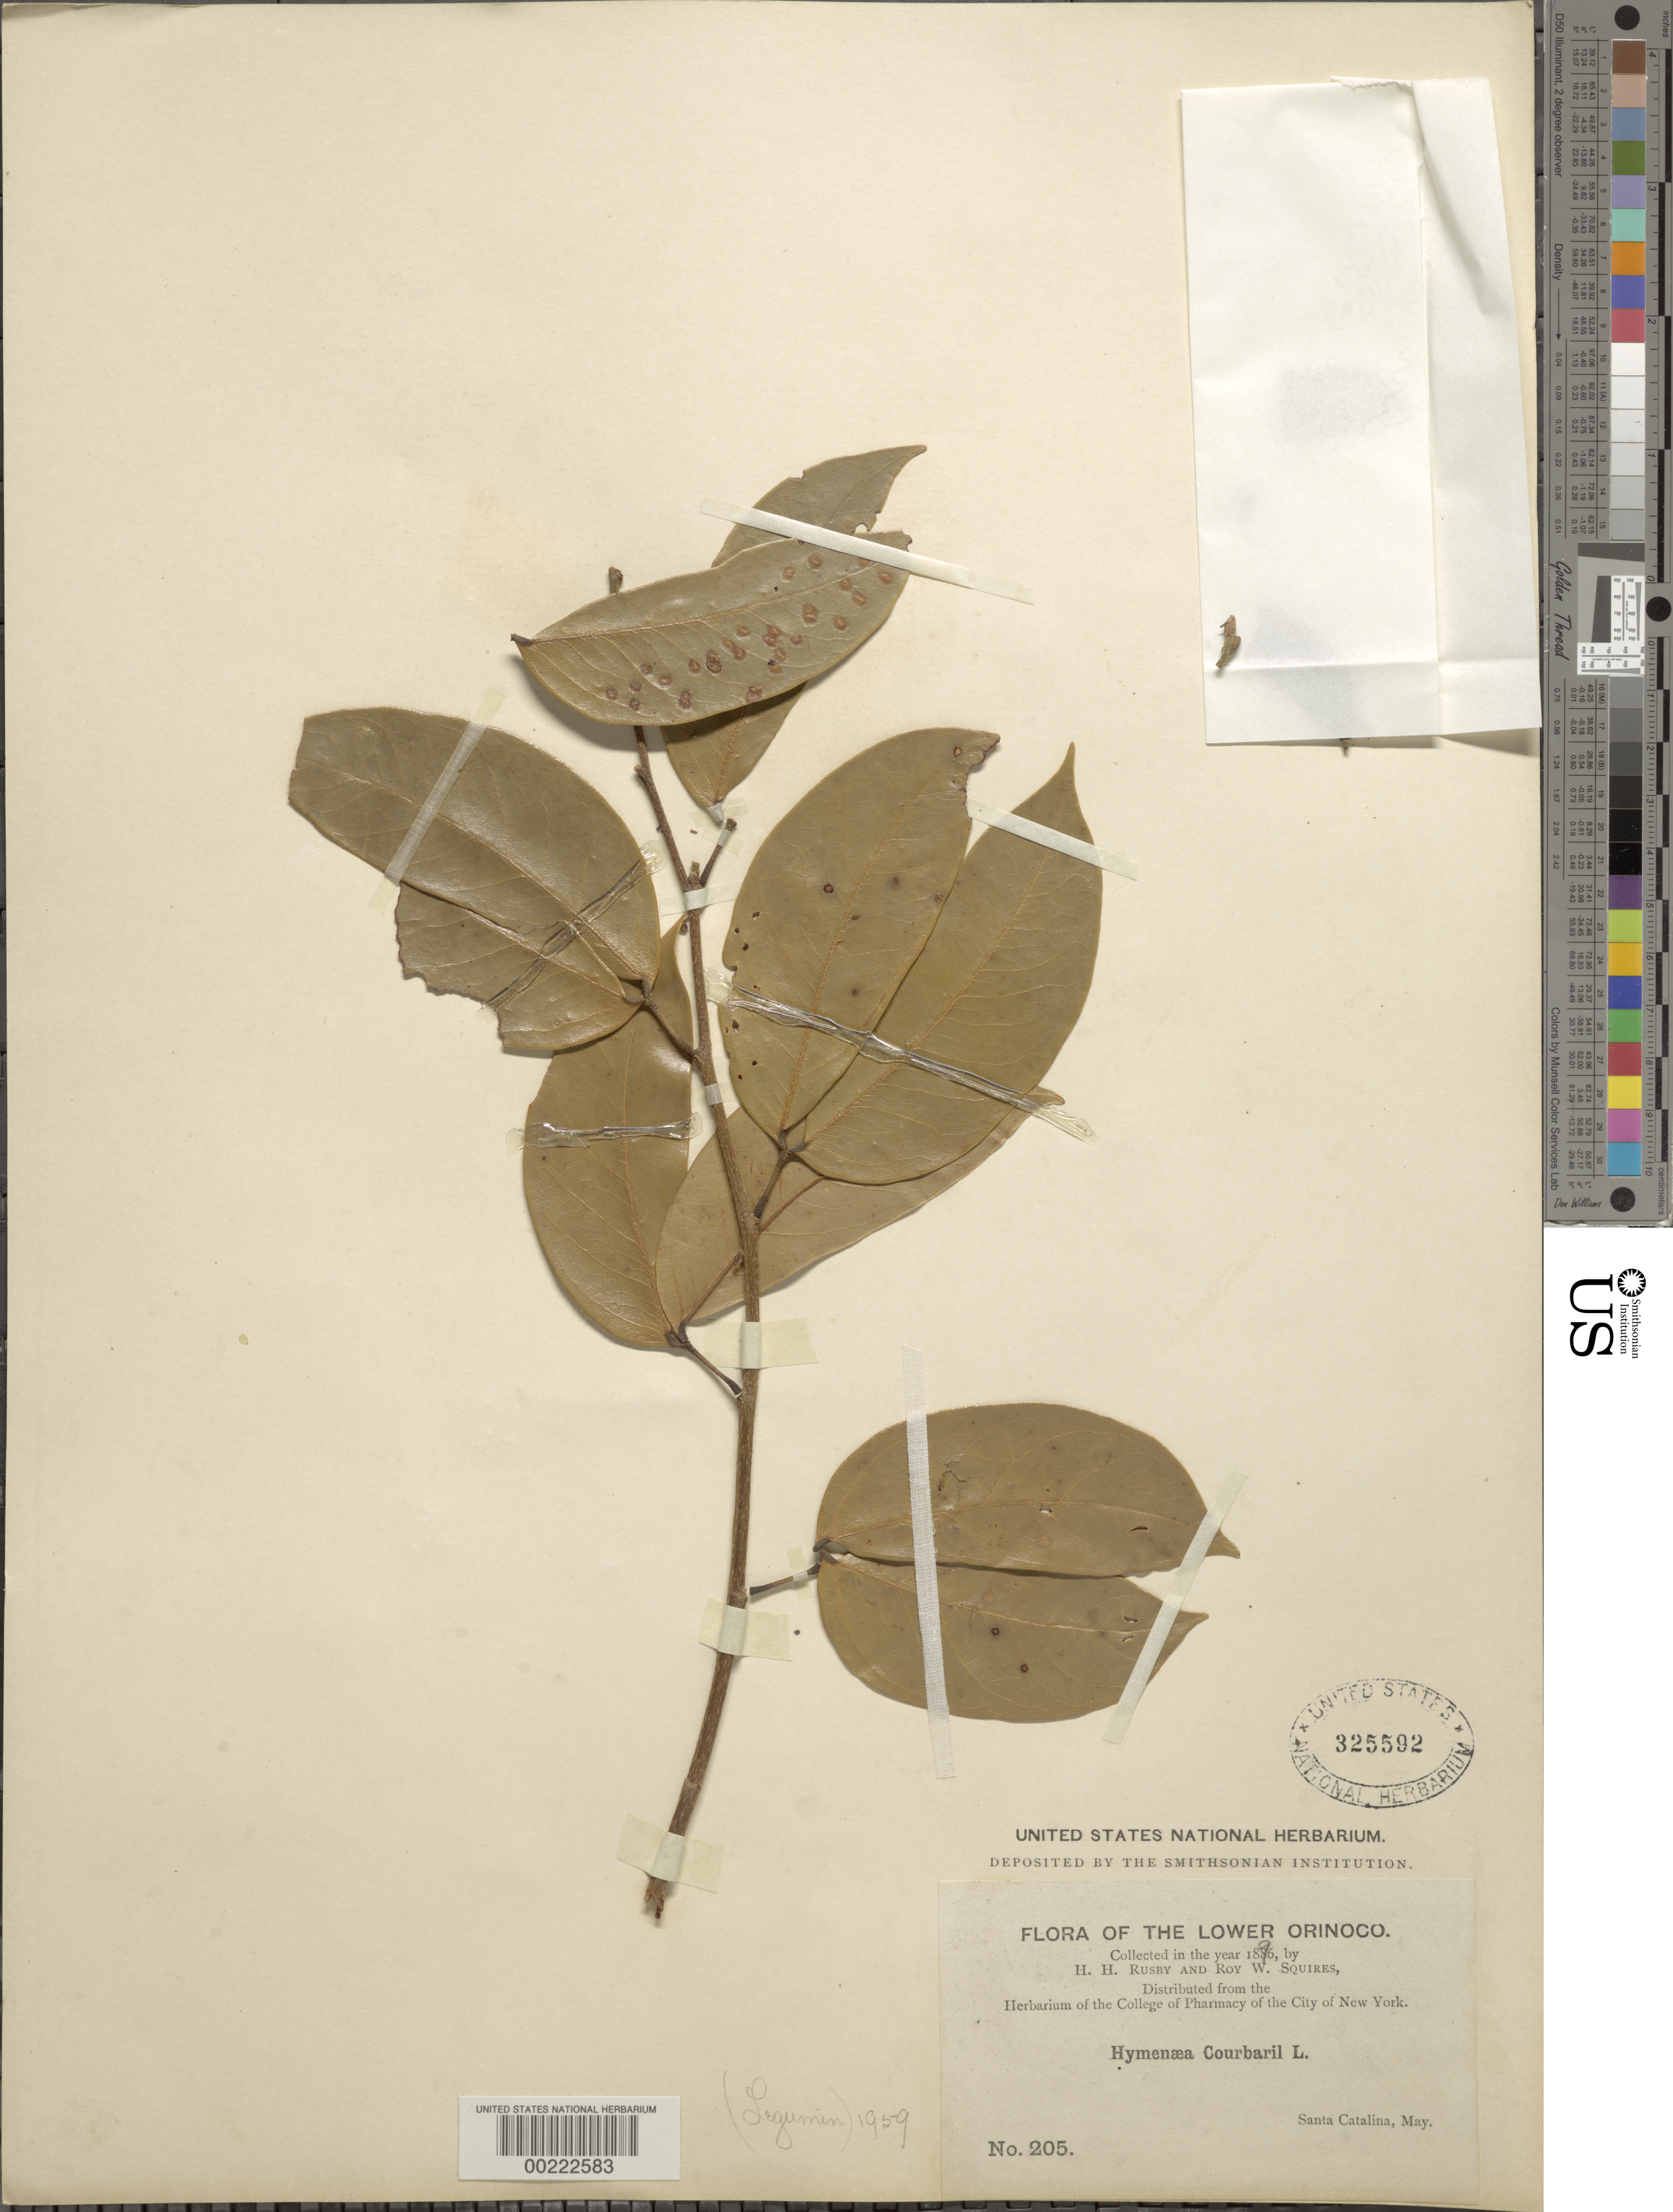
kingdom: Plantae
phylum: Tracheophyta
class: Magnoliopsida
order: Fabales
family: Fabaceae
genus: Hymenaea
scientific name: Hymenaea courbaril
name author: L.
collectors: H. H. Rusby & R. Squires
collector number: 205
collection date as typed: May 1896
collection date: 1896-05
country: Venezuela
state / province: Delta Amacuro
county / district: Tucupita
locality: Lower Orinoco, Santa Catalina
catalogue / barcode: US 325592